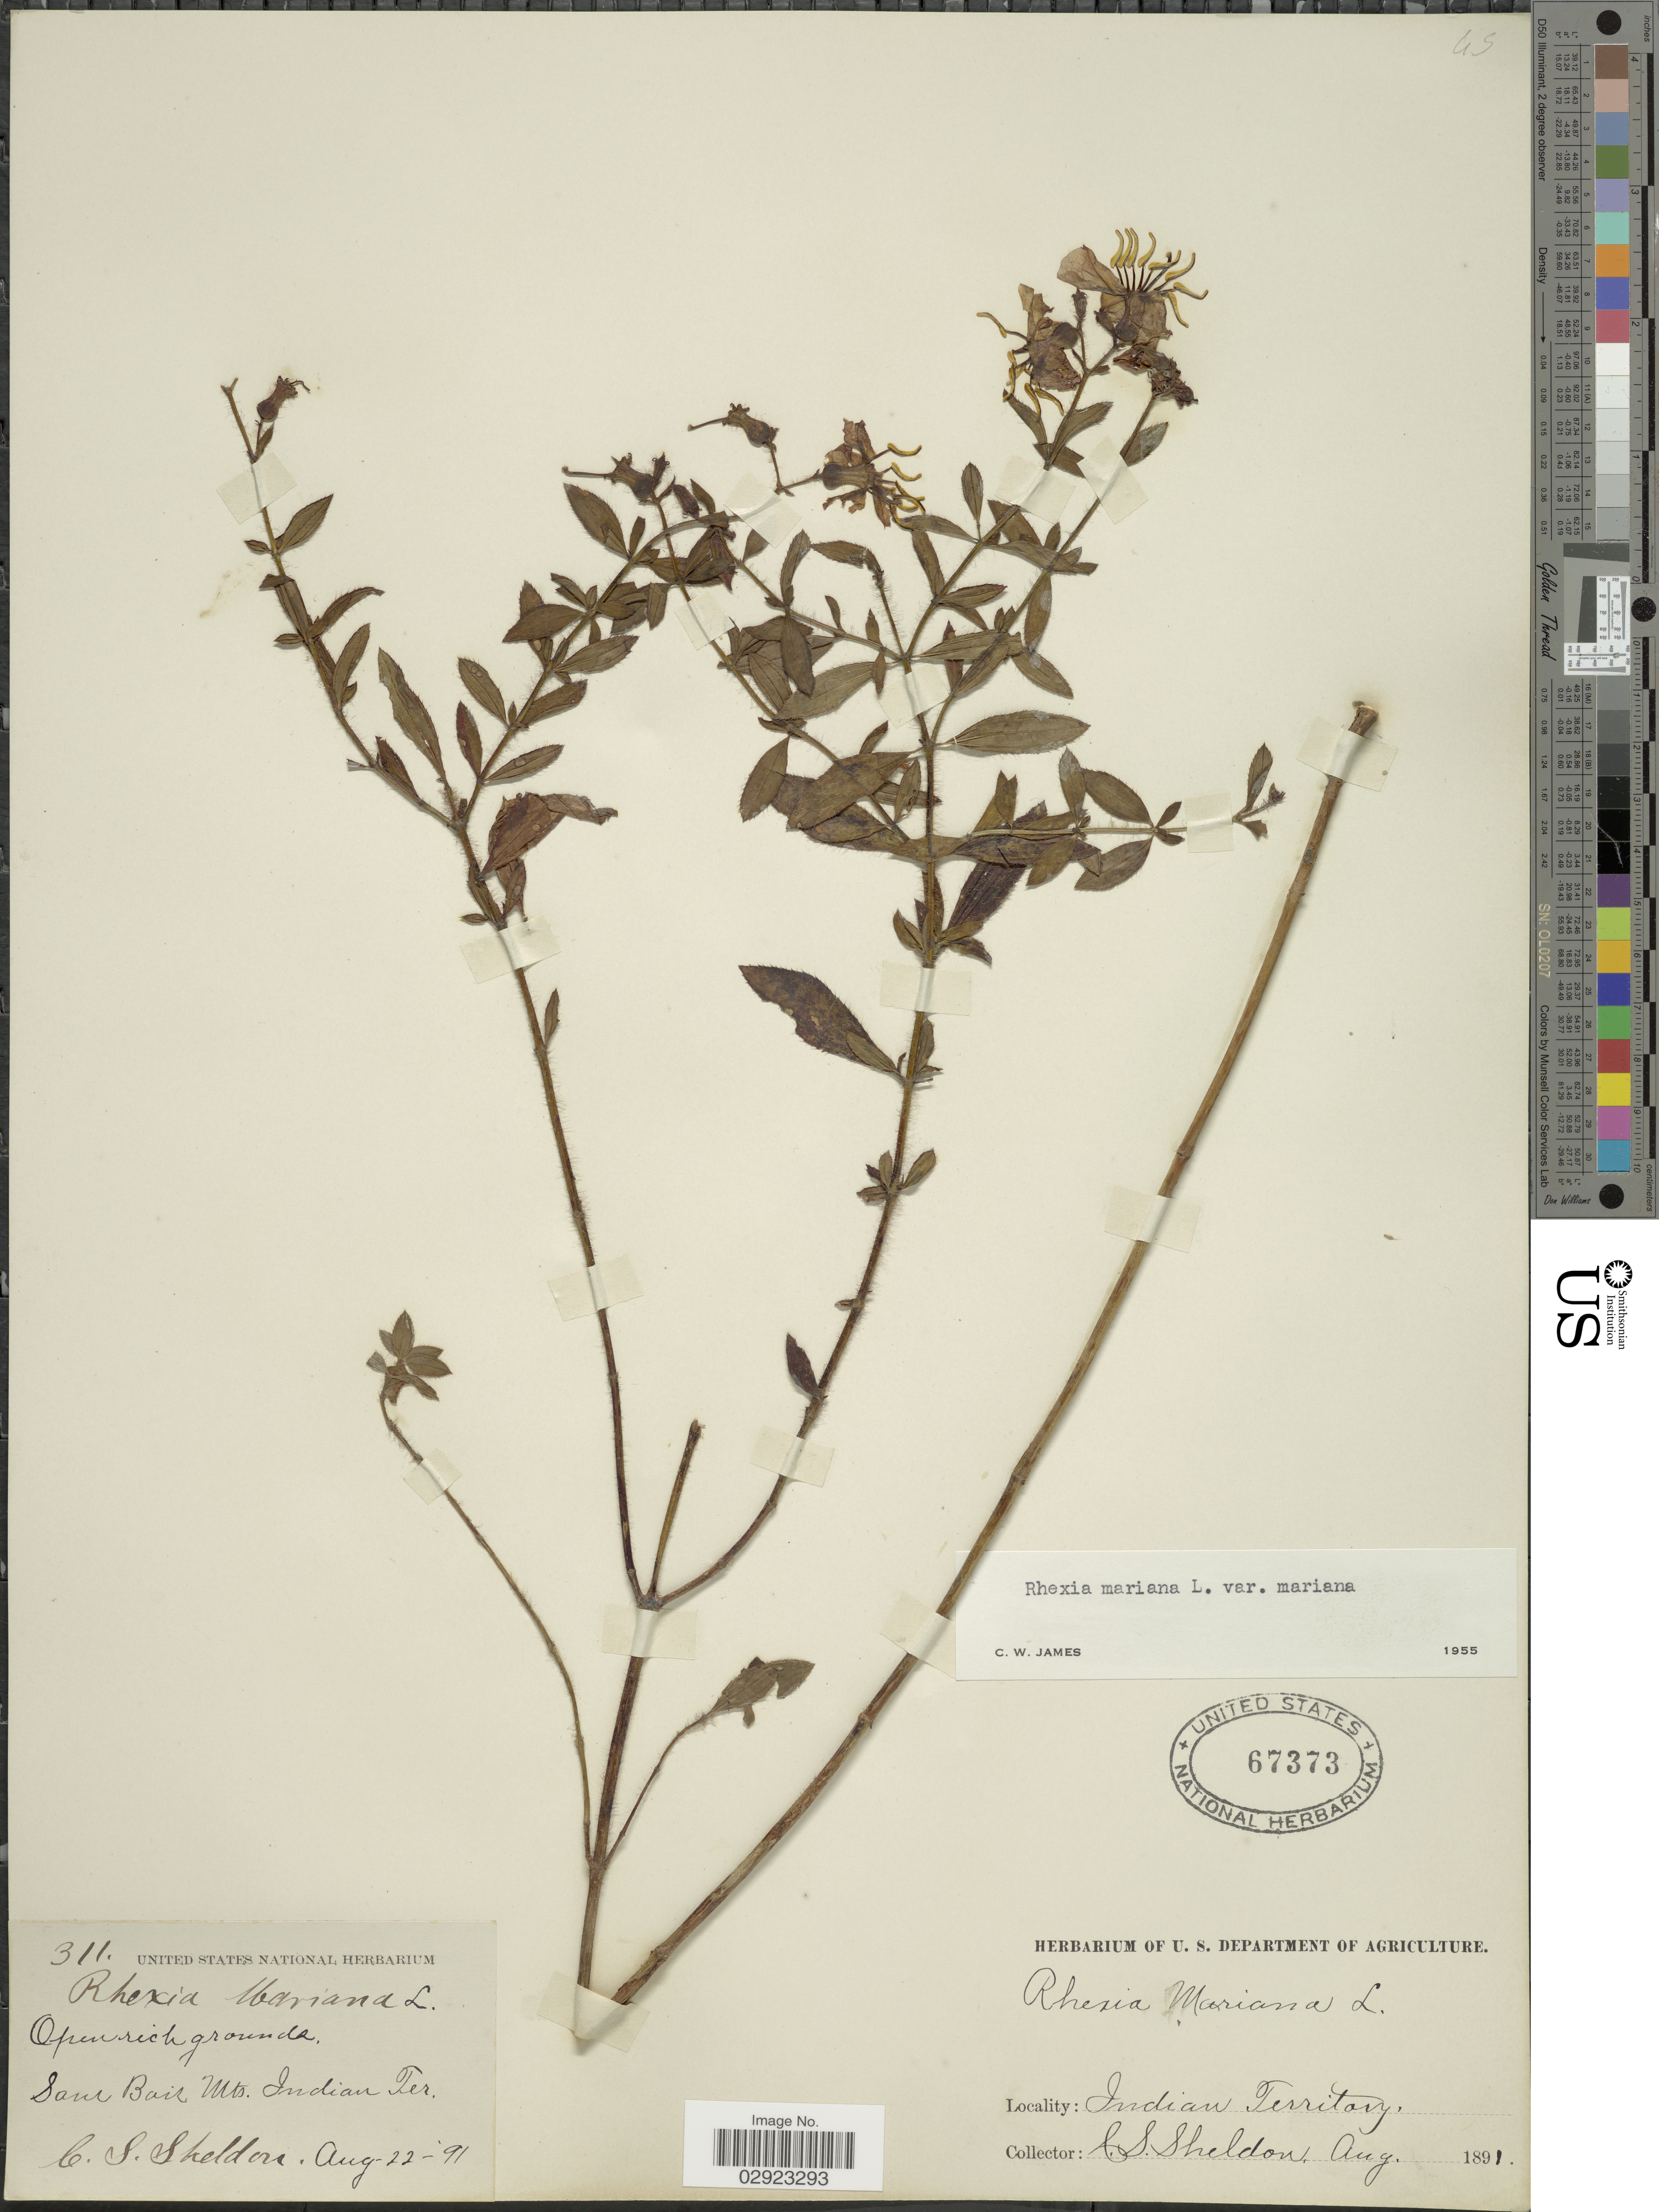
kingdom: Plantae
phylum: Tracheophyta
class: Magnoliopsida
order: Myrtales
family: Melastomataceae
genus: Rhexia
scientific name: Rhexia mariana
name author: L.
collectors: C. S. Sheldon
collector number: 311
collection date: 1891-08-22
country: United States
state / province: Oklahoma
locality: Sans Bois Mts. Indian Territory.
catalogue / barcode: US 67373